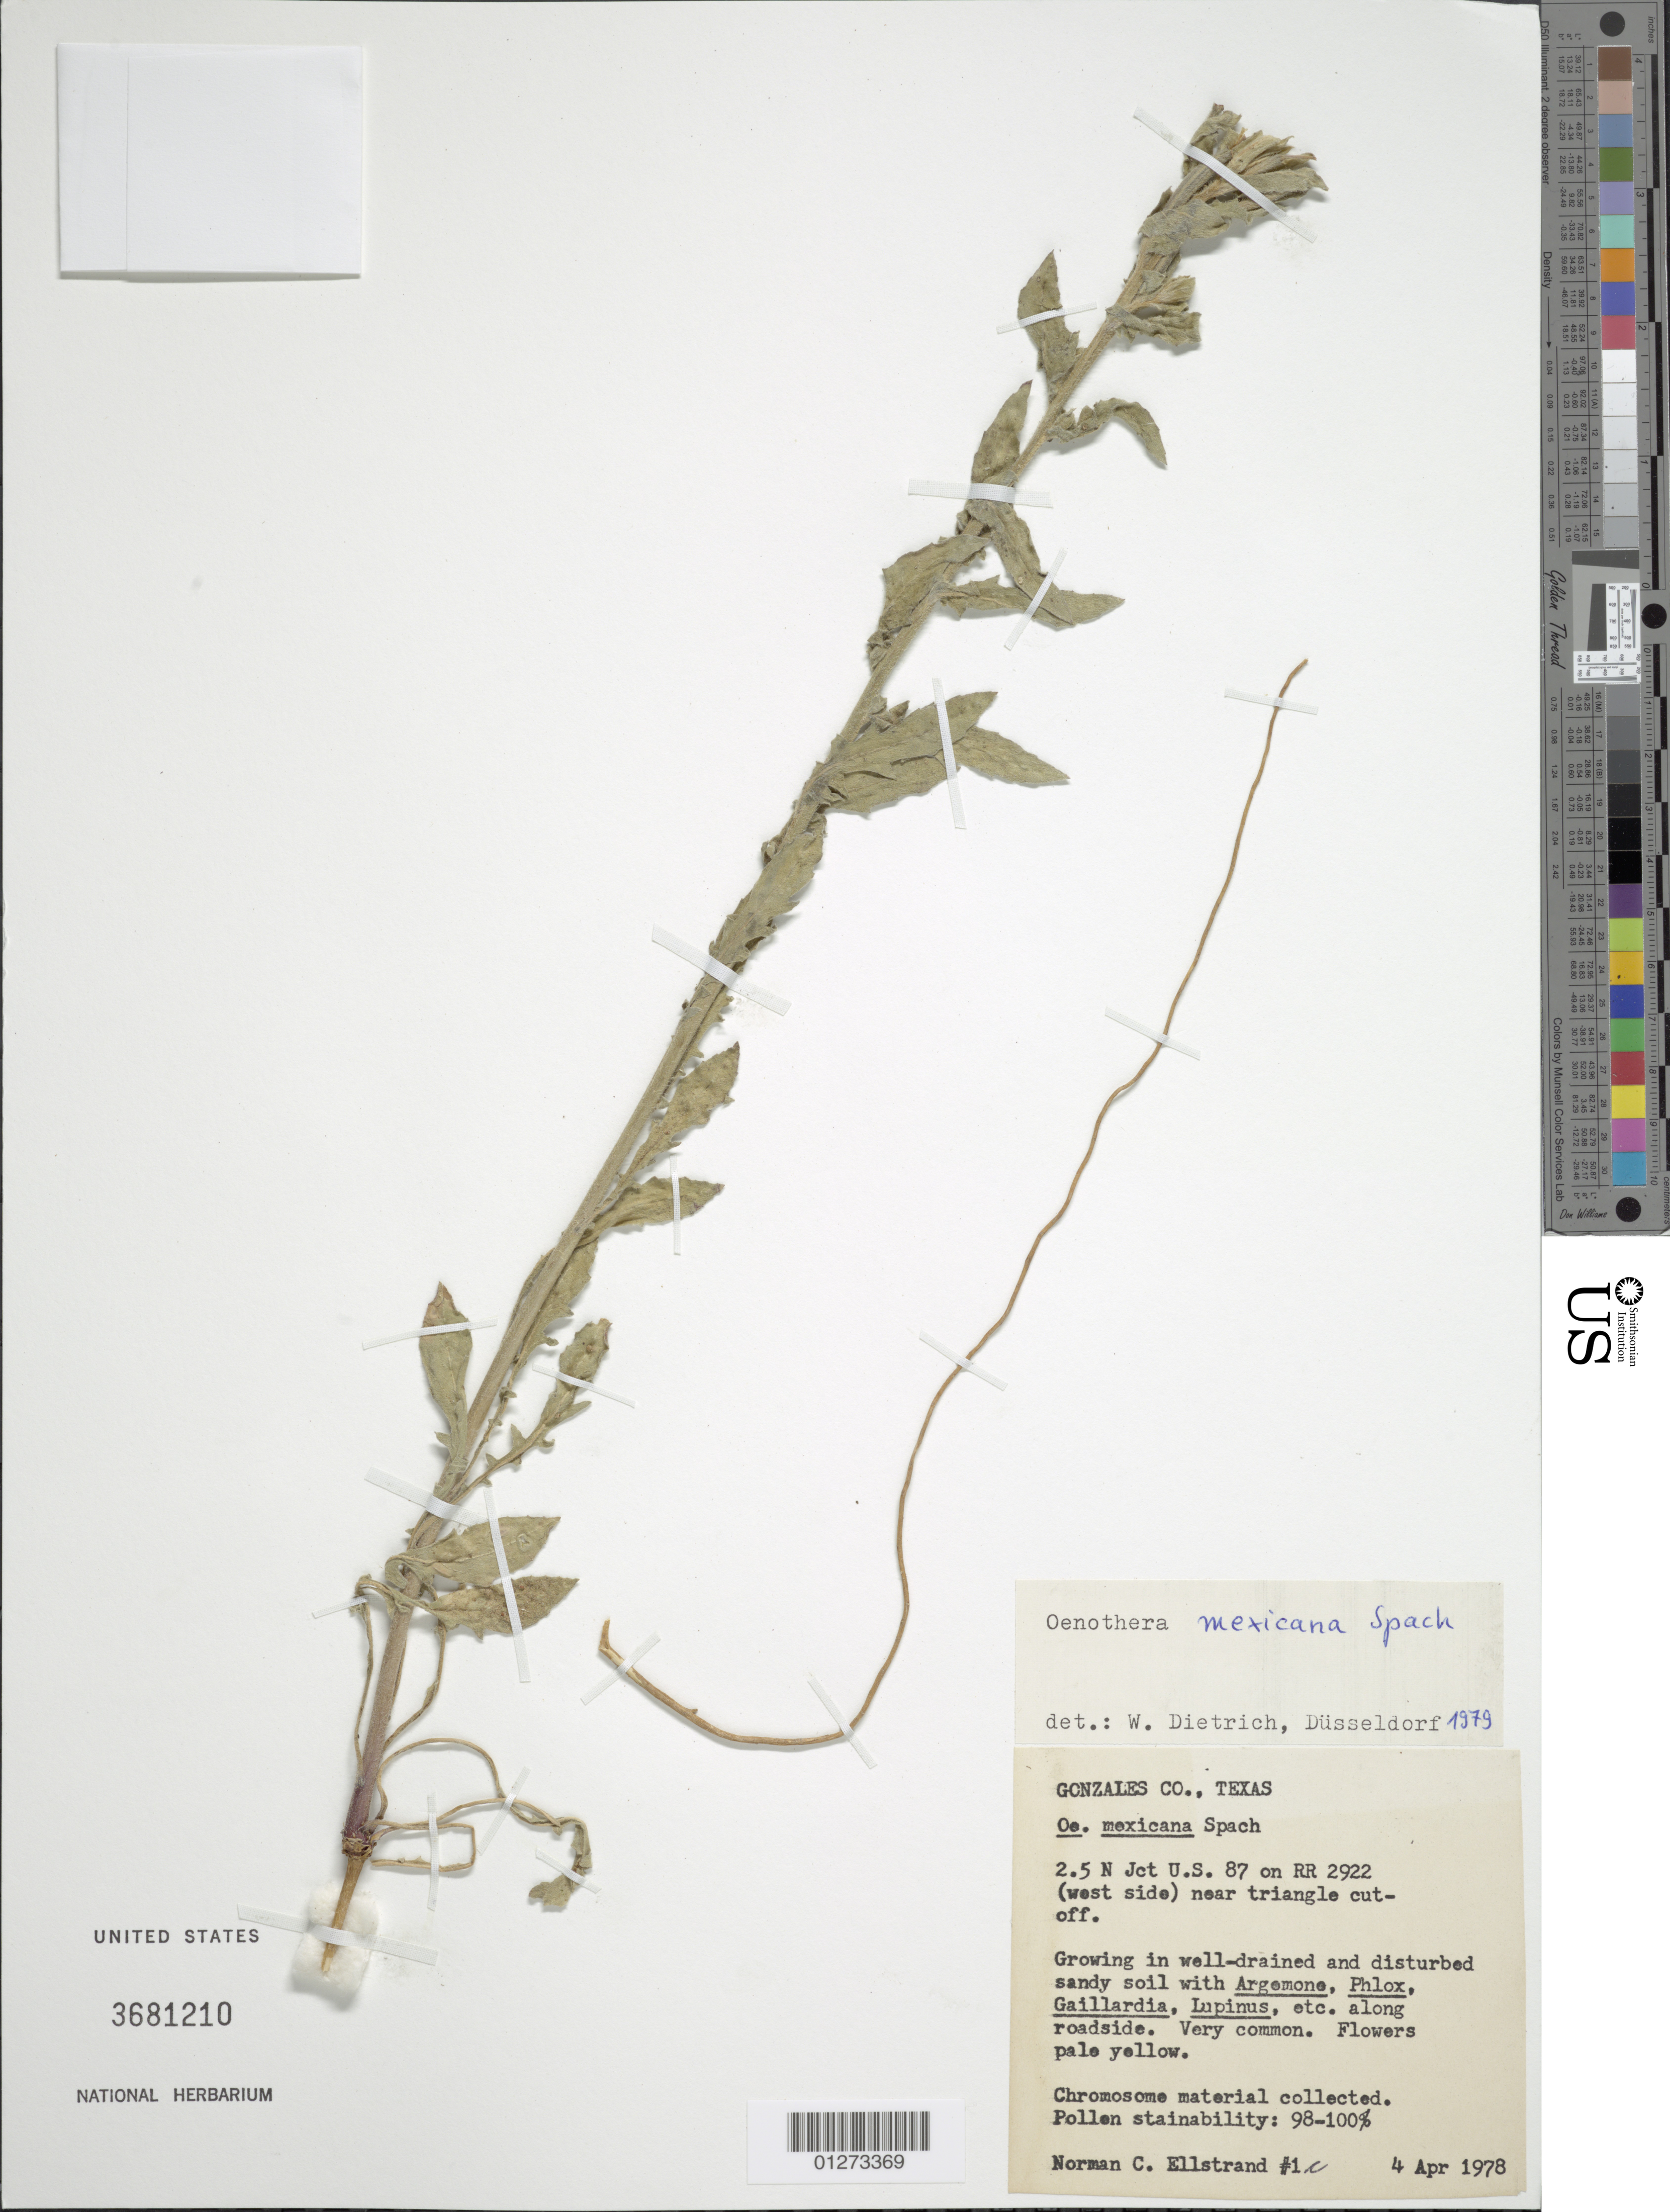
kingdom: Plantae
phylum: Tracheophyta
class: Magnoliopsida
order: Myrtales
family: Onagraceae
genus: Oenothera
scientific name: Oenothera mexicana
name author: Spach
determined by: Dietrich, W.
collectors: N. Ellstrand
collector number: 1c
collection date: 1978-04-04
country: United States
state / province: Texas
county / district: Gonzales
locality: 2.5 N Jct. US 87 on RR 2922 (west side) near triangle cut-off, along roadside.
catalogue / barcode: US 3681210